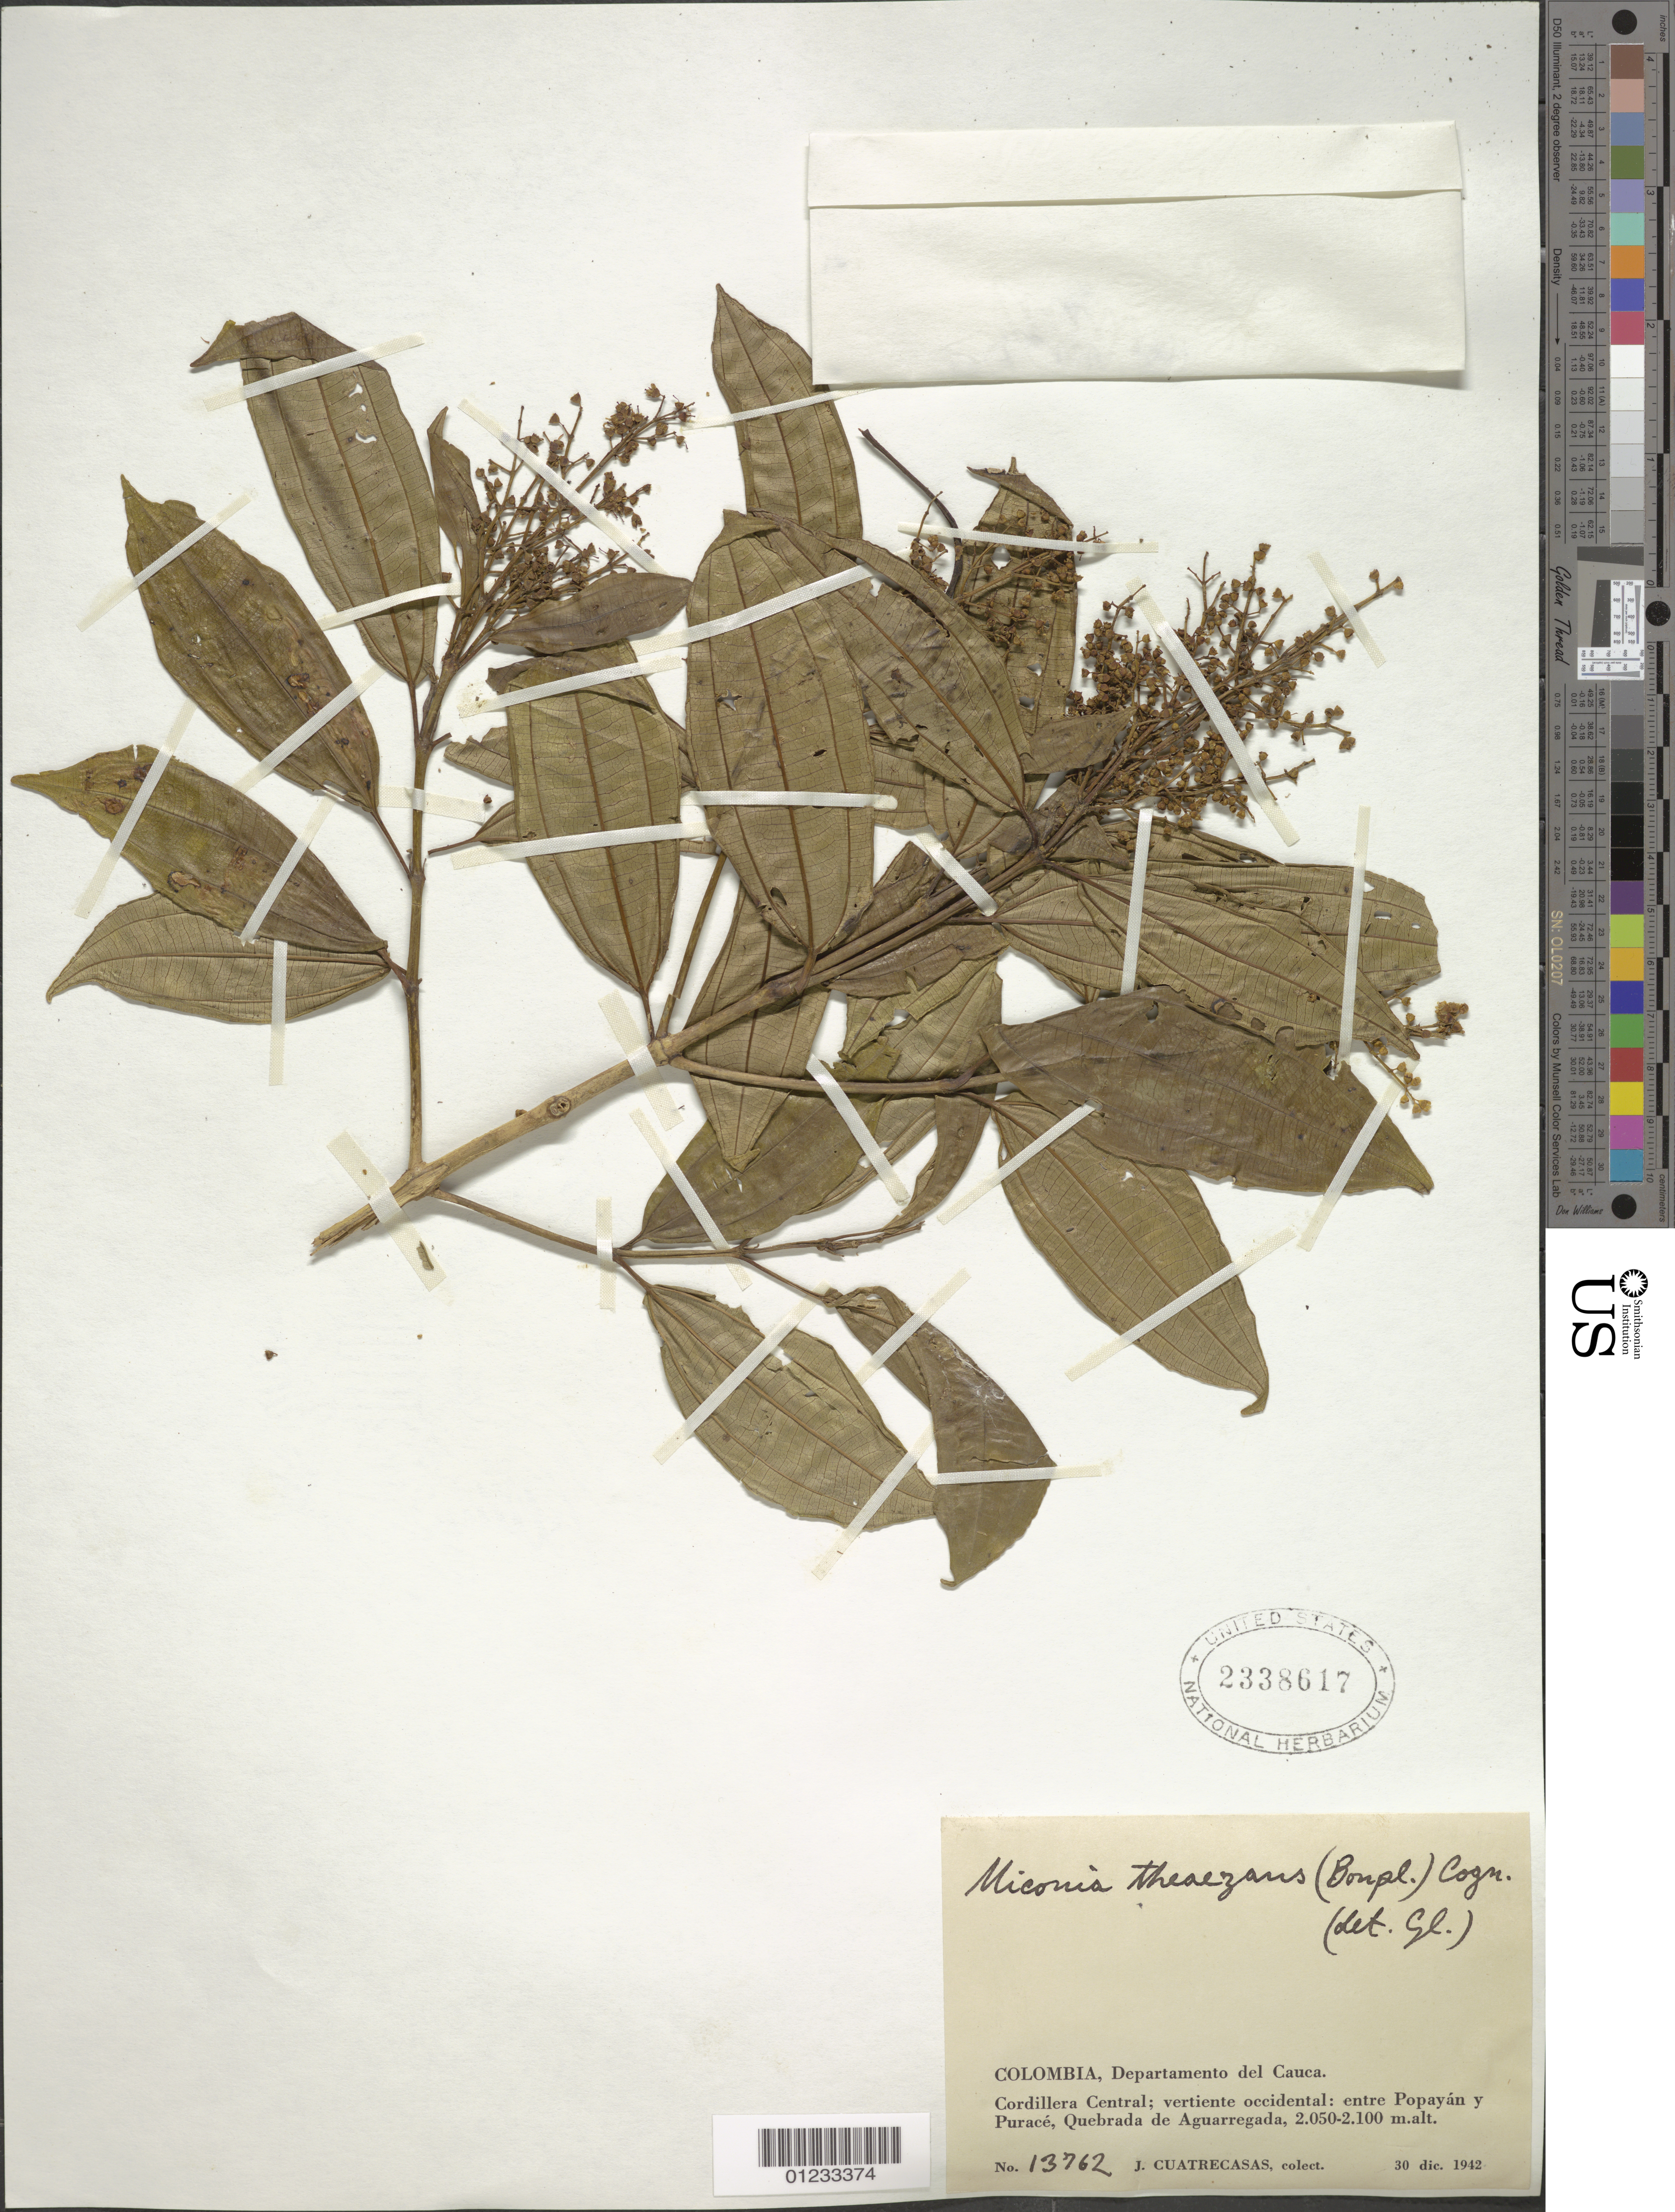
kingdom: Plantae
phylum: Tracheophyta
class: Magnoliopsida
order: Myrtales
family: Melastomataceae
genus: Miconia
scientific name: Miconia theizans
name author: (Bonpl.) Cogn.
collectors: J. Cuatrecasas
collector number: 13762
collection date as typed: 30 Dec 1942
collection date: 1942-12-30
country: Colombia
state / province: Cauca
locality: Between Popayan and Purace, Quebrada de Aguarregada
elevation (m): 2050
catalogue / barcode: US 2338617